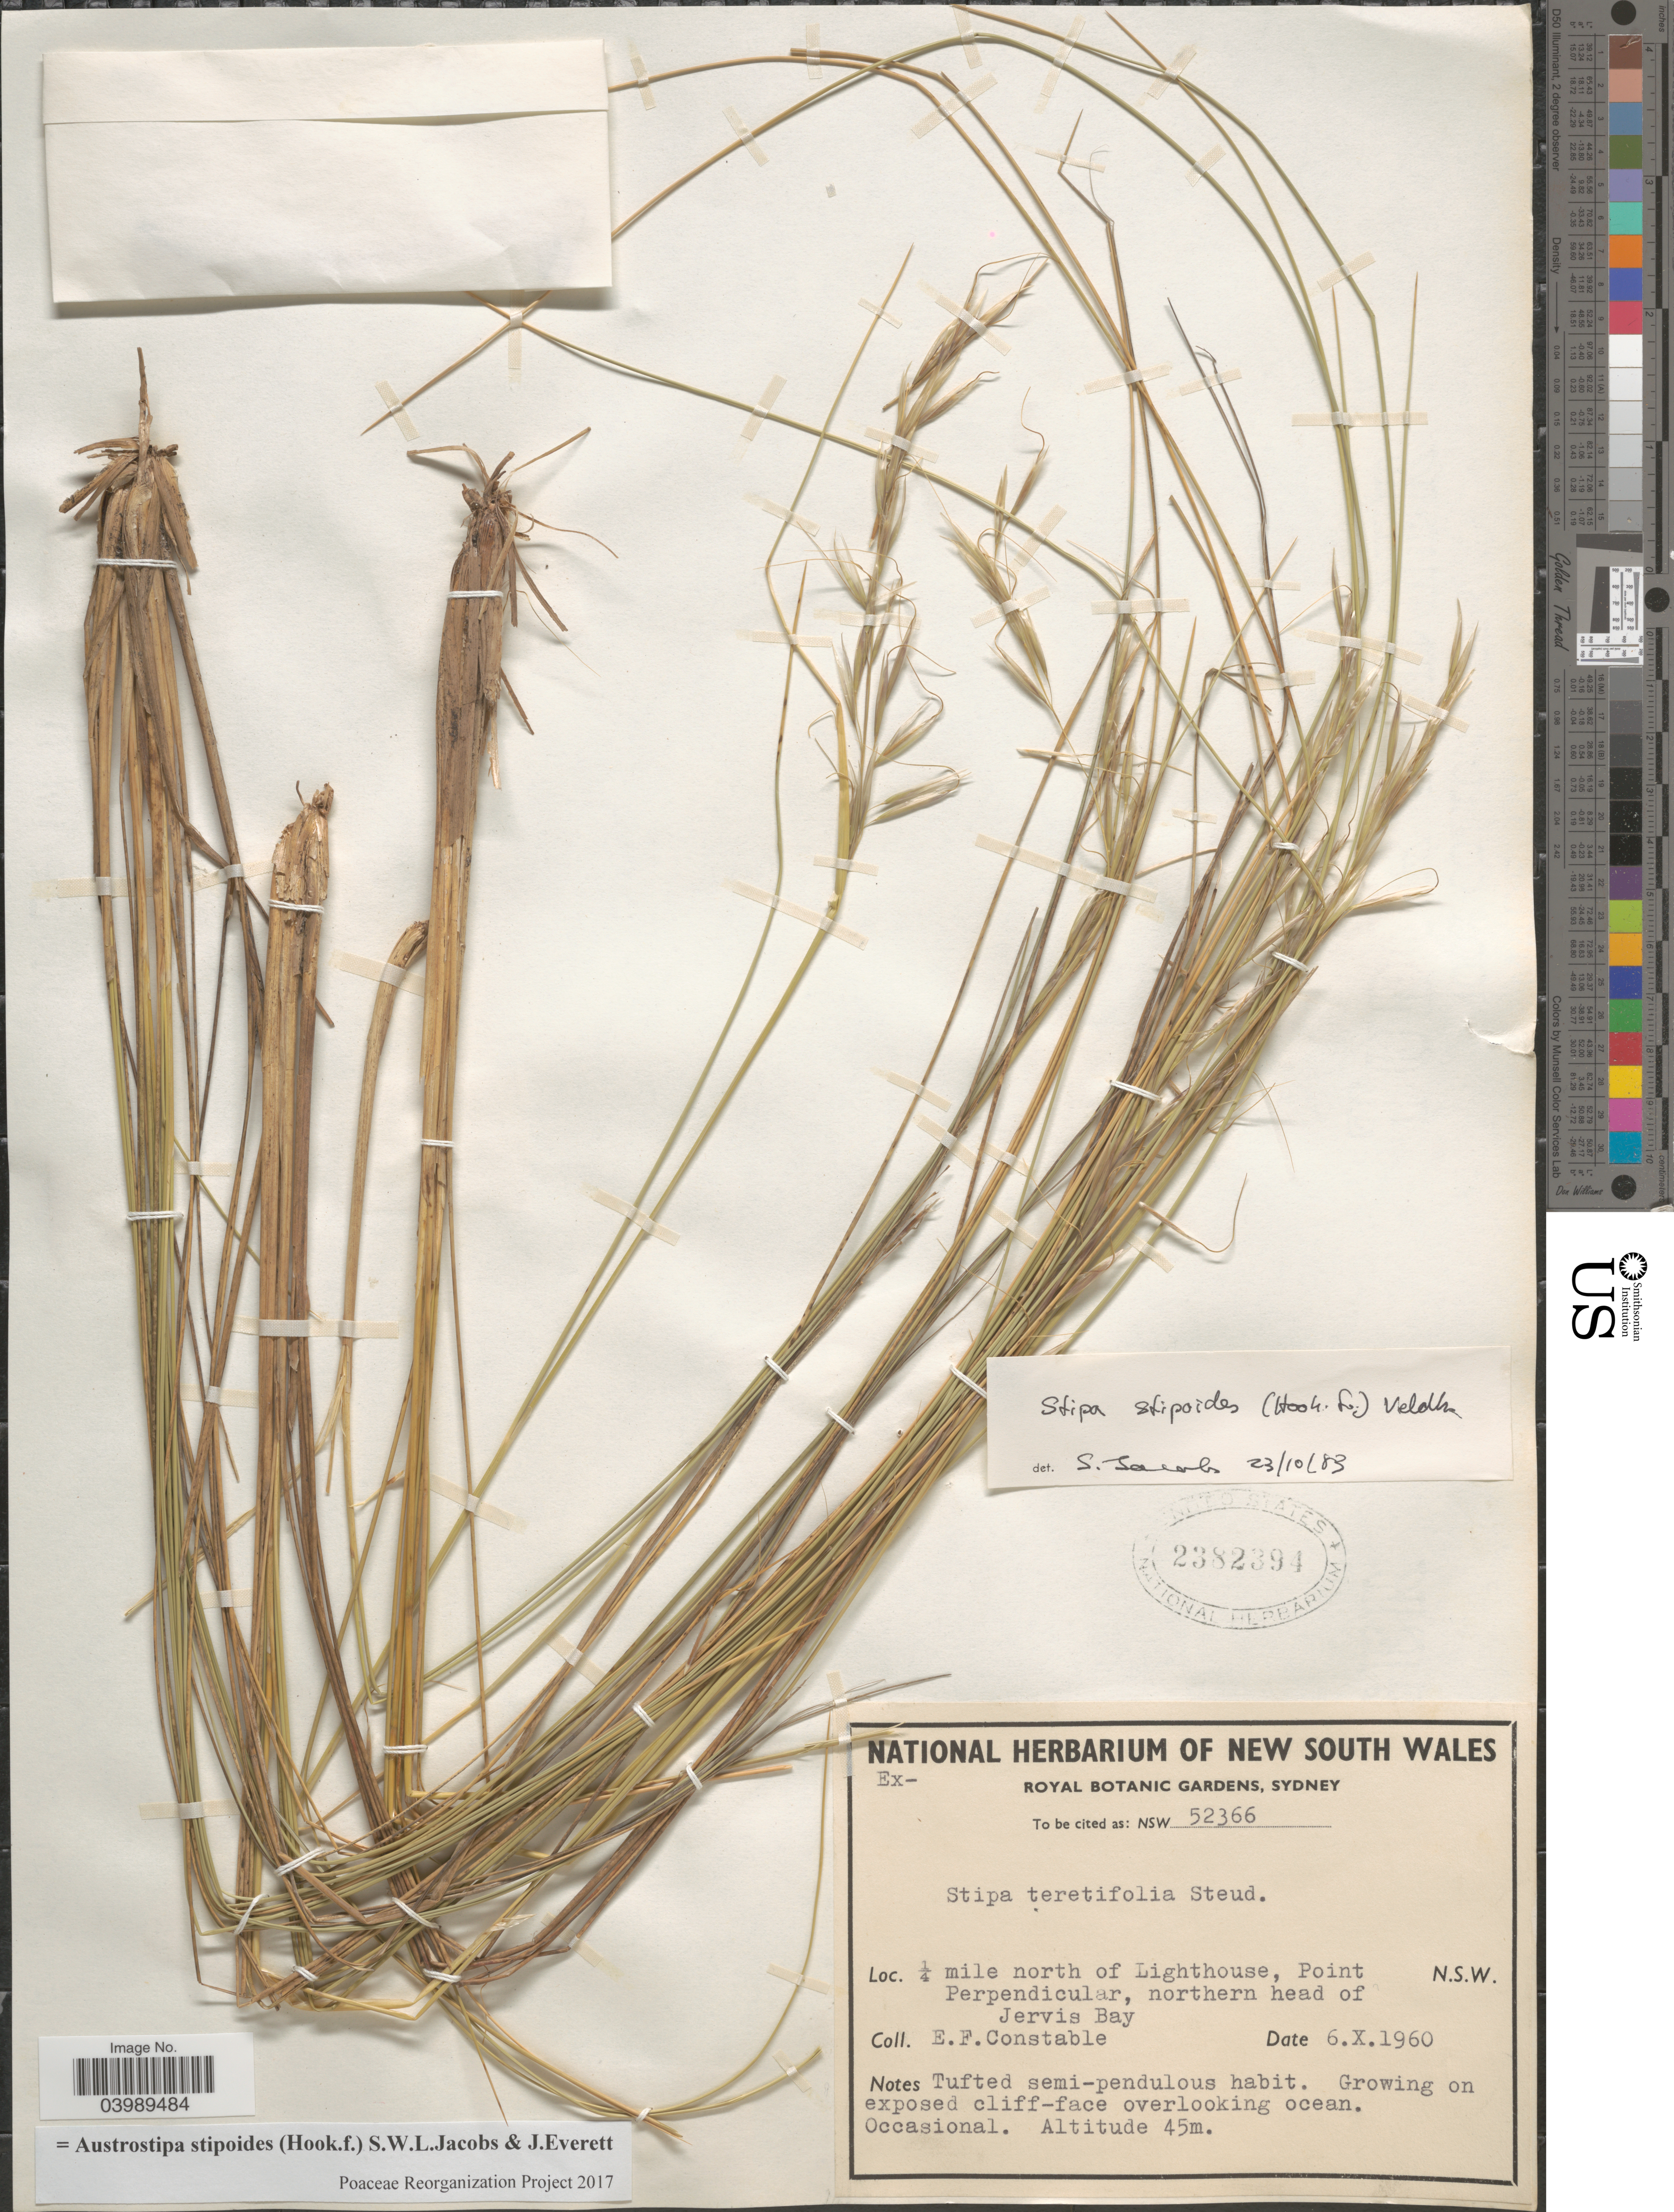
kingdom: Plantae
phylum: Tracheophyta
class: Liliopsida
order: Poales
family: Poaceae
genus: Austrostipa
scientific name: Austrostipa stipoides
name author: (Hook. f.) S.W.L. Jacobs & J. Everett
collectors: E. F. Constable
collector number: NSW52366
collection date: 1960-10-06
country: Australia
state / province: New South Wales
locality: ¼ mile north of Lighthouse, Point Perpendicular, northern head of Jervis Bay.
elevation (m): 45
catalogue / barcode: US 2382394